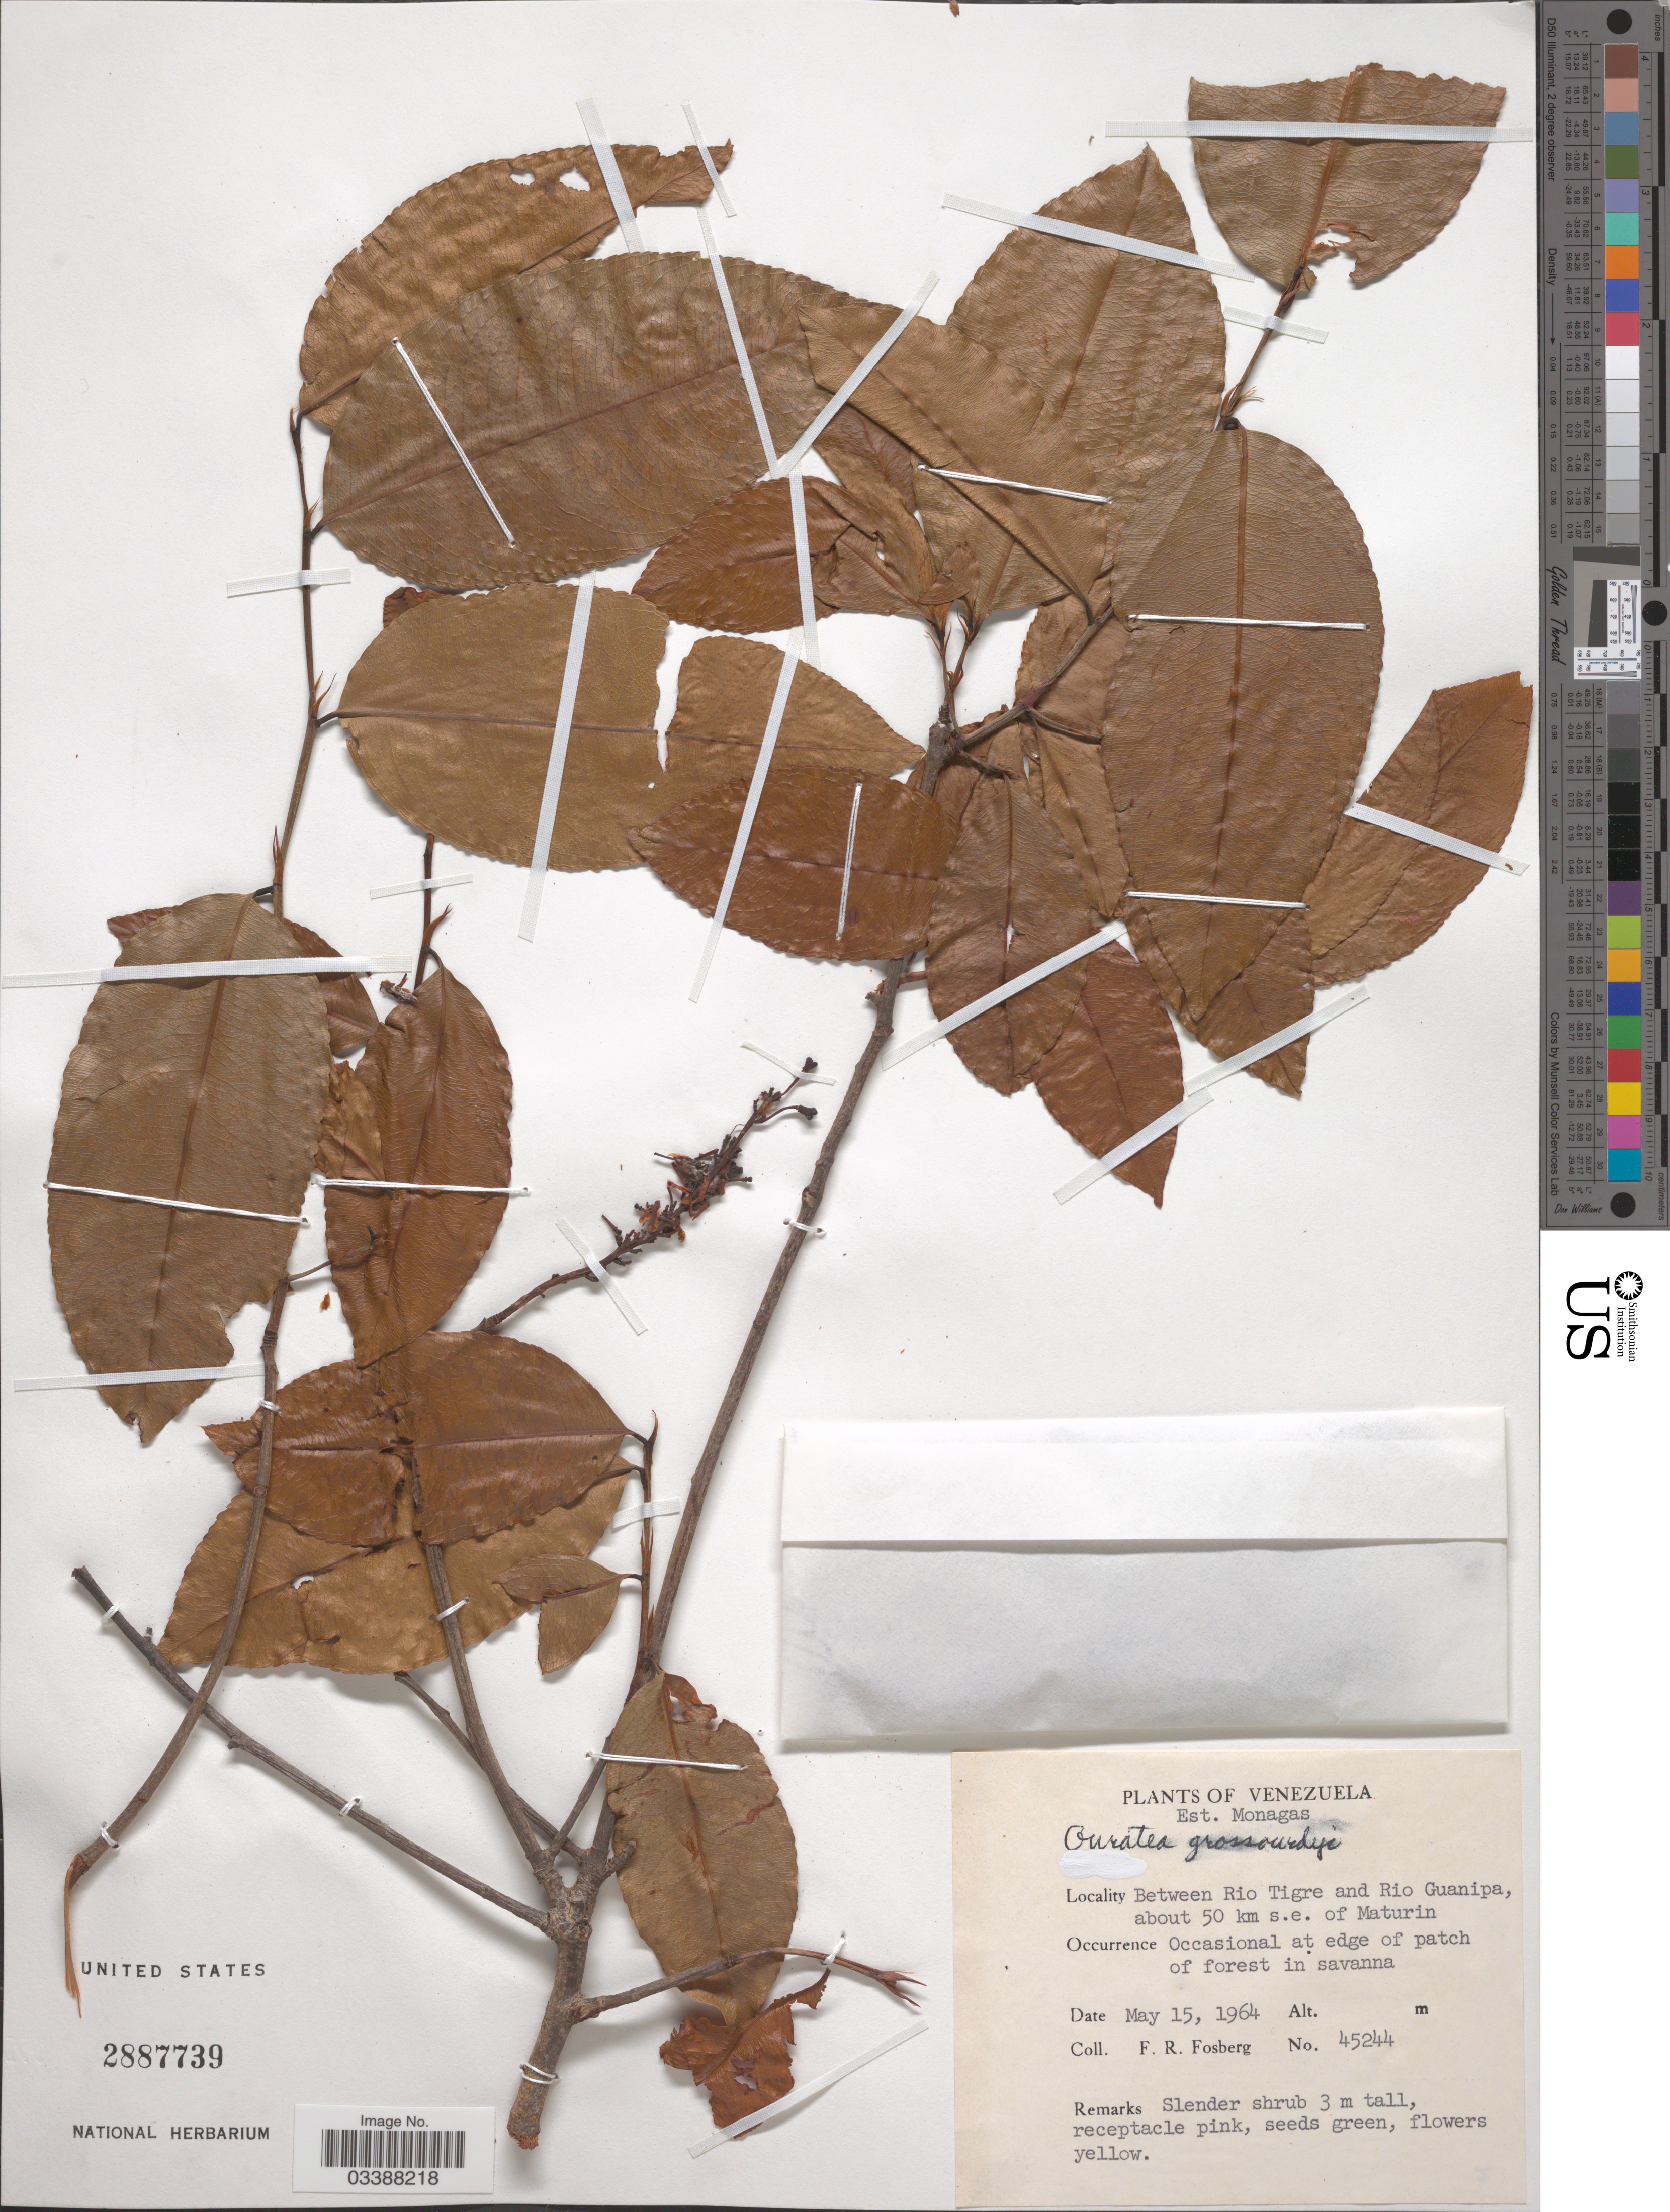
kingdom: Plantae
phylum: Tracheophyta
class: Magnoliopsida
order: Malpighiales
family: Ochnaceae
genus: Ouratea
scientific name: Ouratea grosourdyi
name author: (Tiegh.) Steyerm.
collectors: F. R. Fosberg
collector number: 45244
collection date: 1964-05-15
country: Venezuela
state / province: Monagas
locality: Between Rio Tigre and Rio Guanipa, about 50 km s.e. of Maturin.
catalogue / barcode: US 2887739